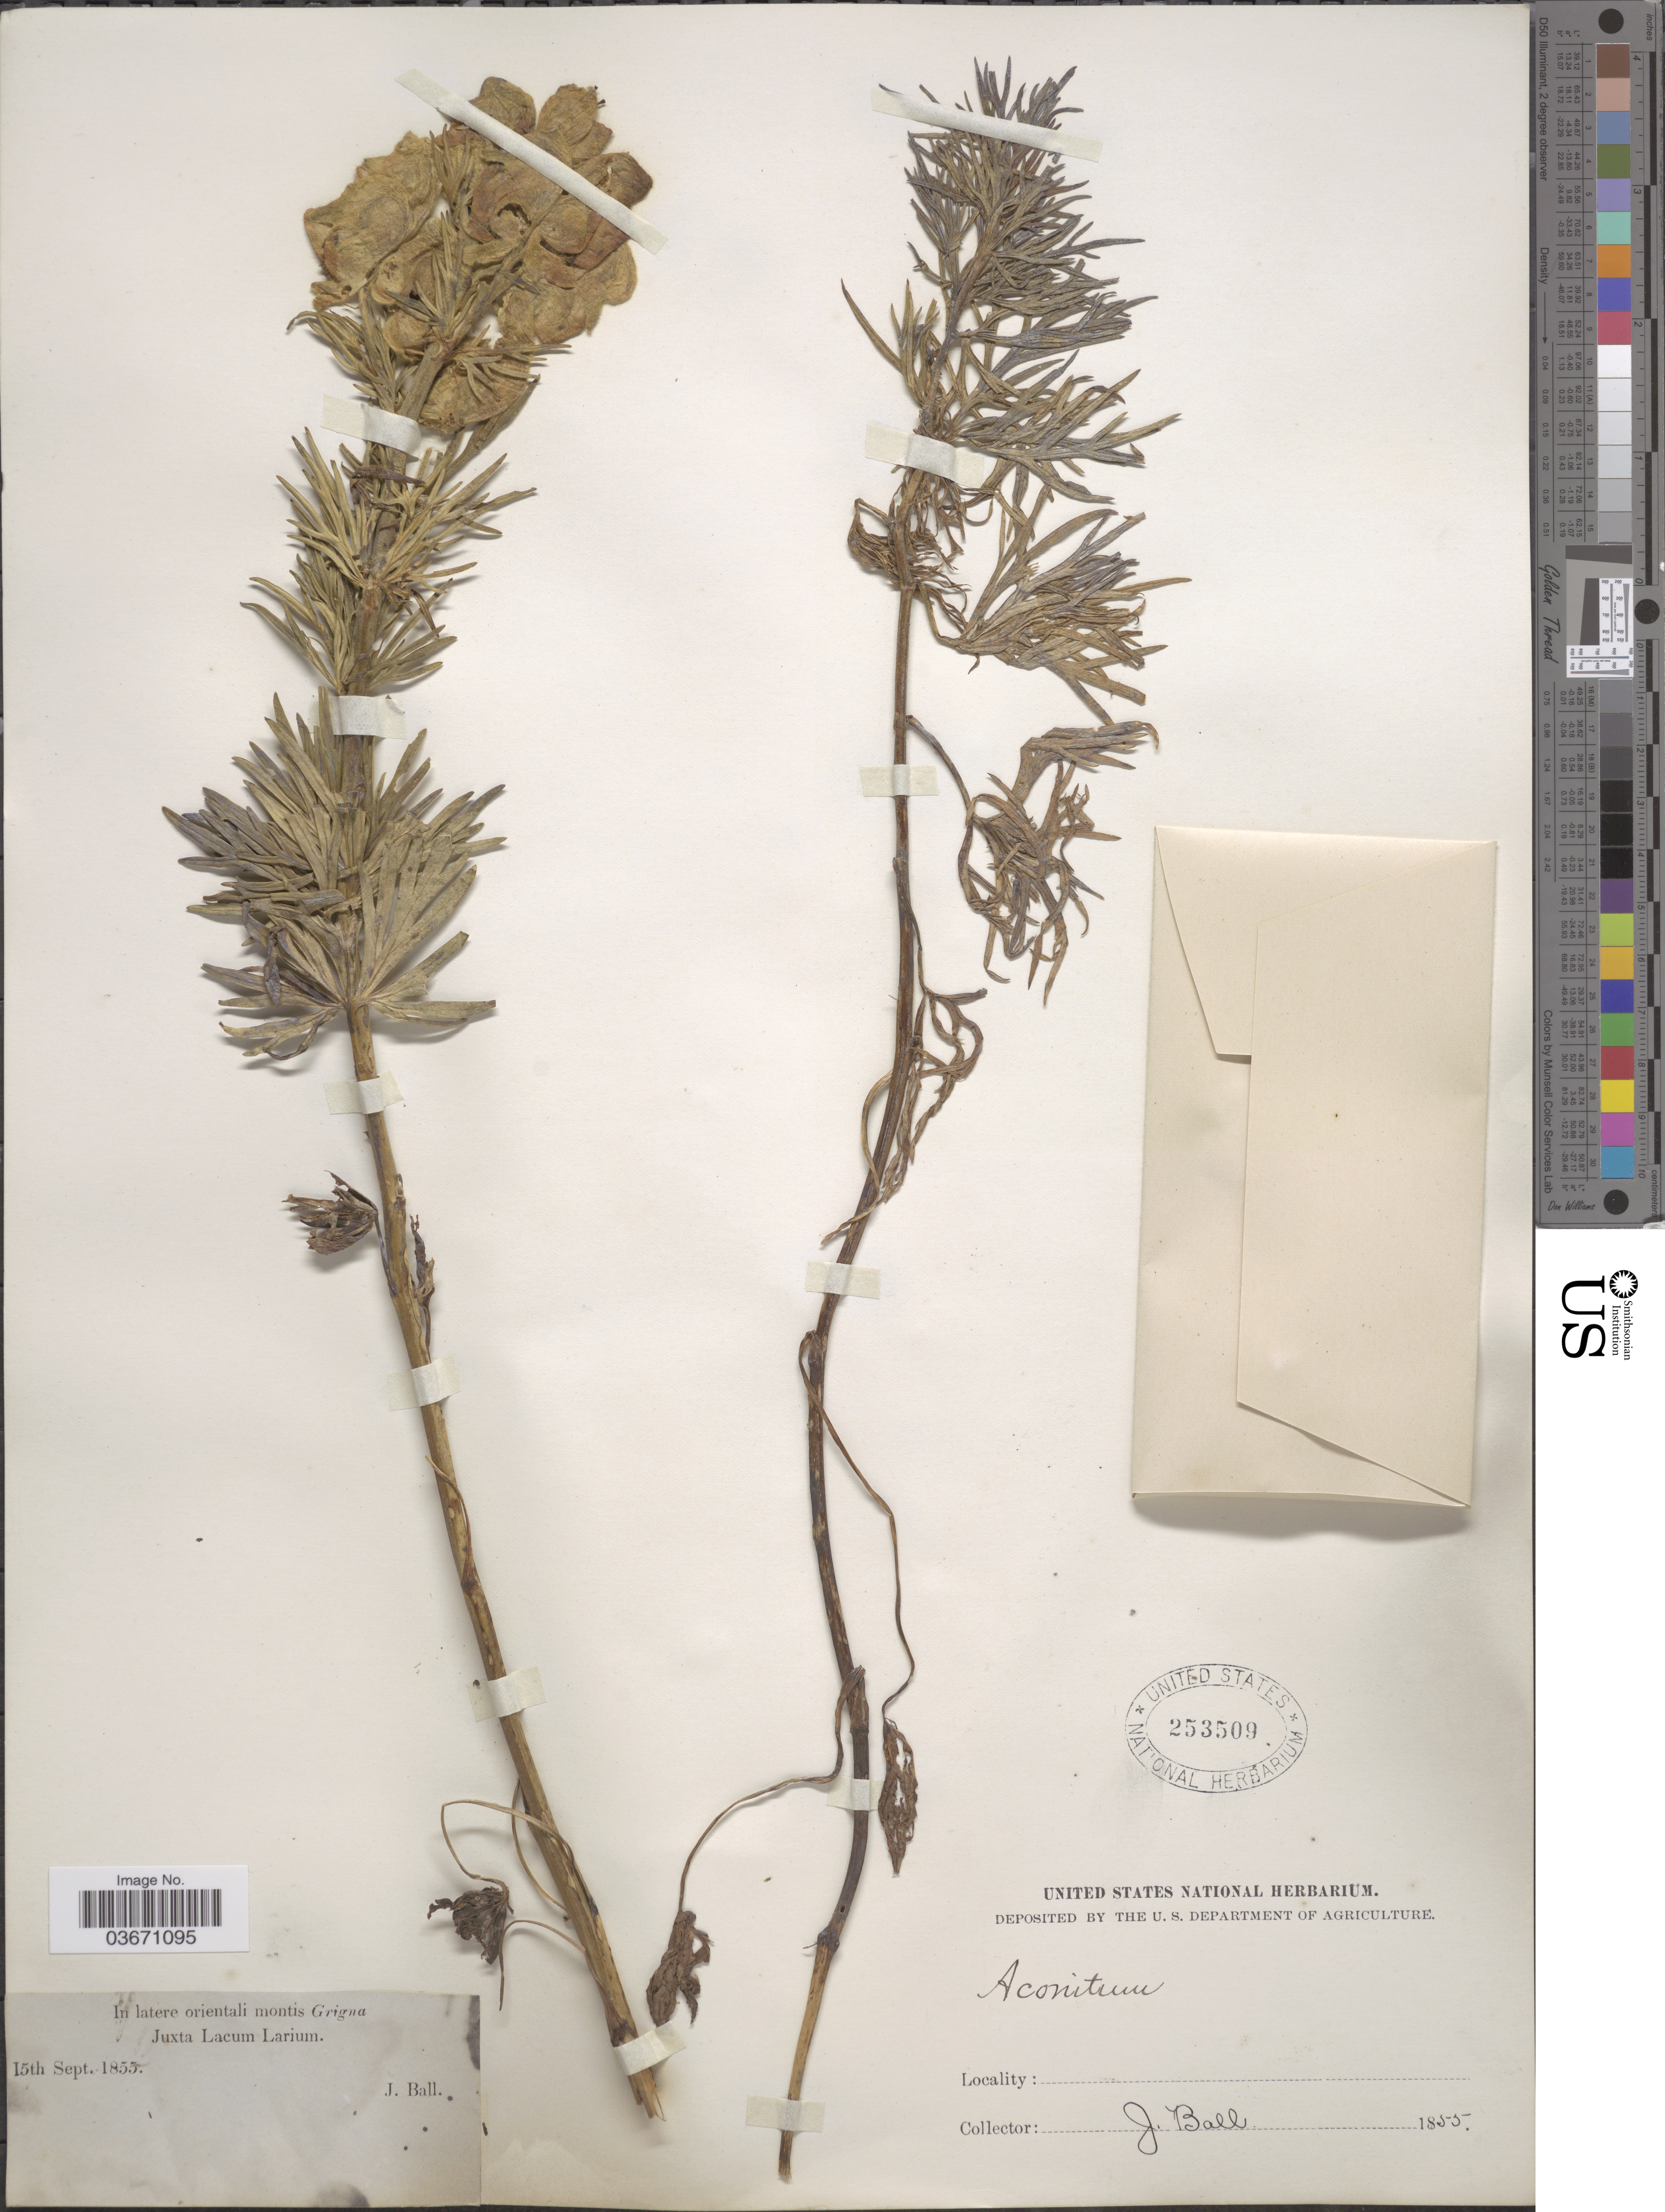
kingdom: Plantae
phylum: Tracheophyta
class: Magnoliopsida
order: Ranunculales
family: Ranunculaceae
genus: Aconitum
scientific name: Aconitum sp.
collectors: J. Ball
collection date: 1855-09-15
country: Italy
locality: In latere orientali montis Grigna Juxta Lacum Larium.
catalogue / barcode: US 253509